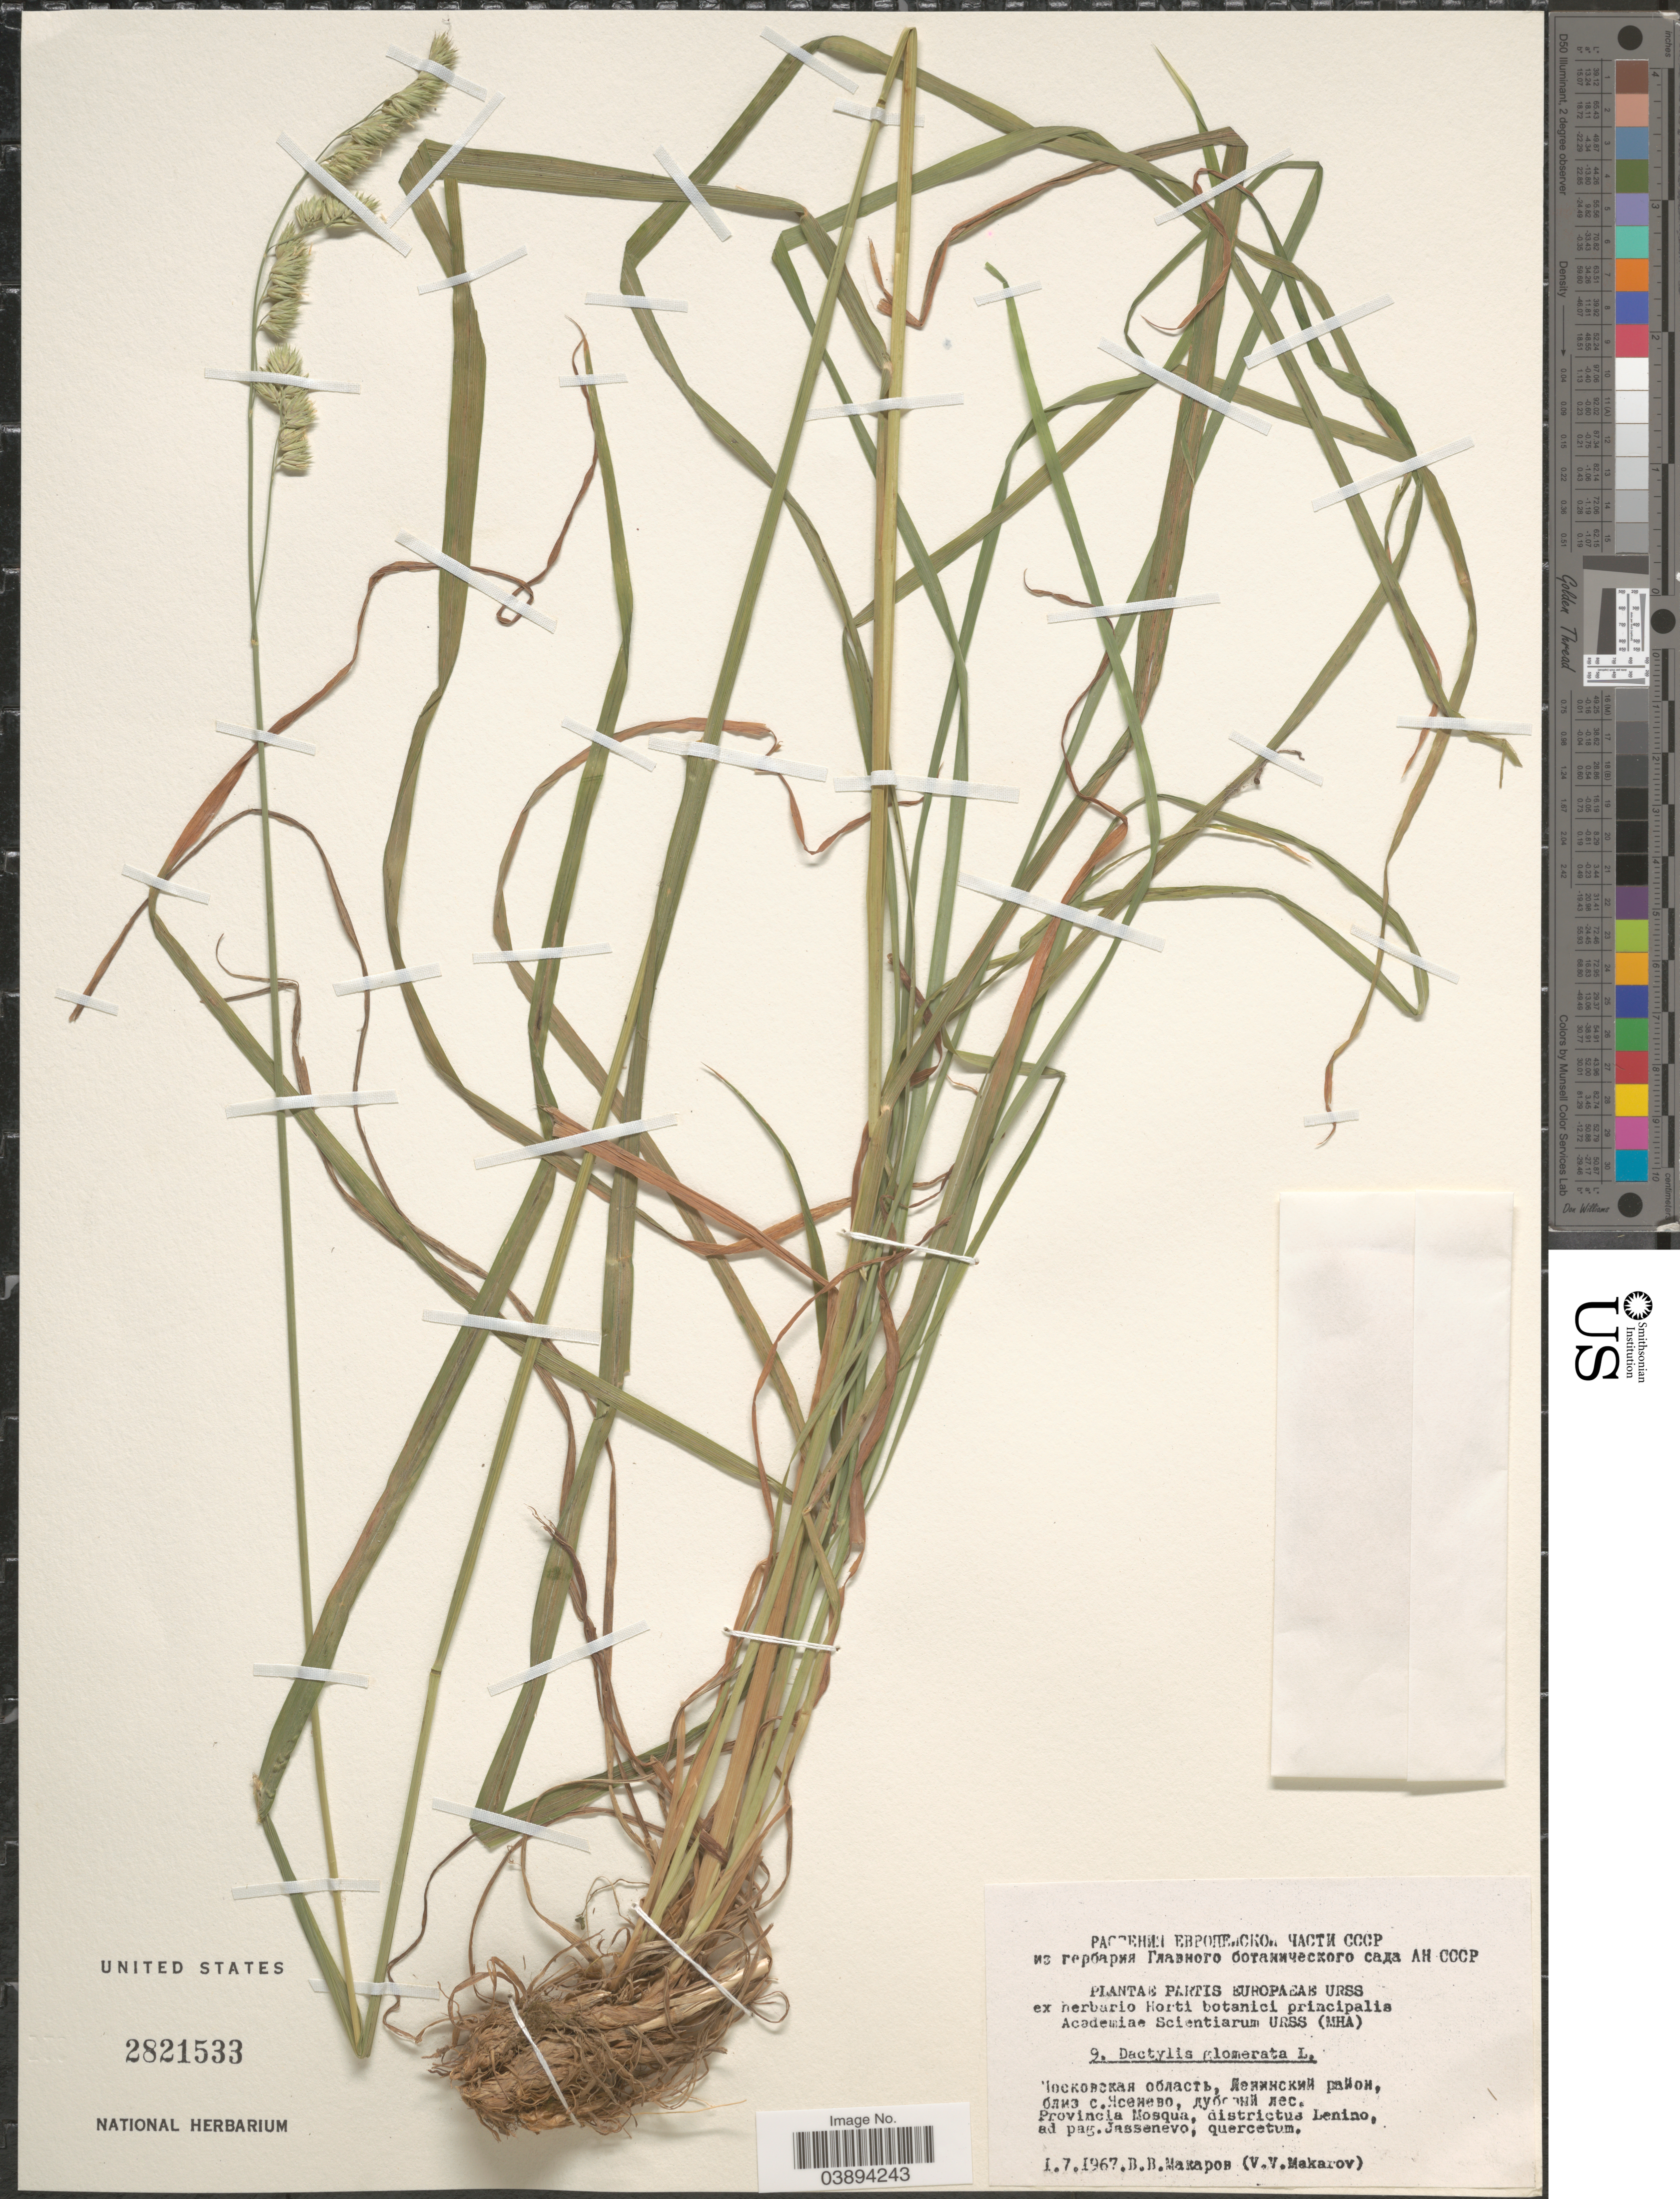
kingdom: Plantae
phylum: Tracheophyta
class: Liliopsida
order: Poales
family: Poaceae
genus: Dactylis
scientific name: Dactylis glomerata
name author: L.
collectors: V. Makarov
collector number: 9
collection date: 1967-07-01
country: Russian Federation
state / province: Moscow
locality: Partis Europaeae URSS. Provincia Mosqua, districtus Lenino, ad pag.Jassenevo, quercetum.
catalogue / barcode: US 2821533